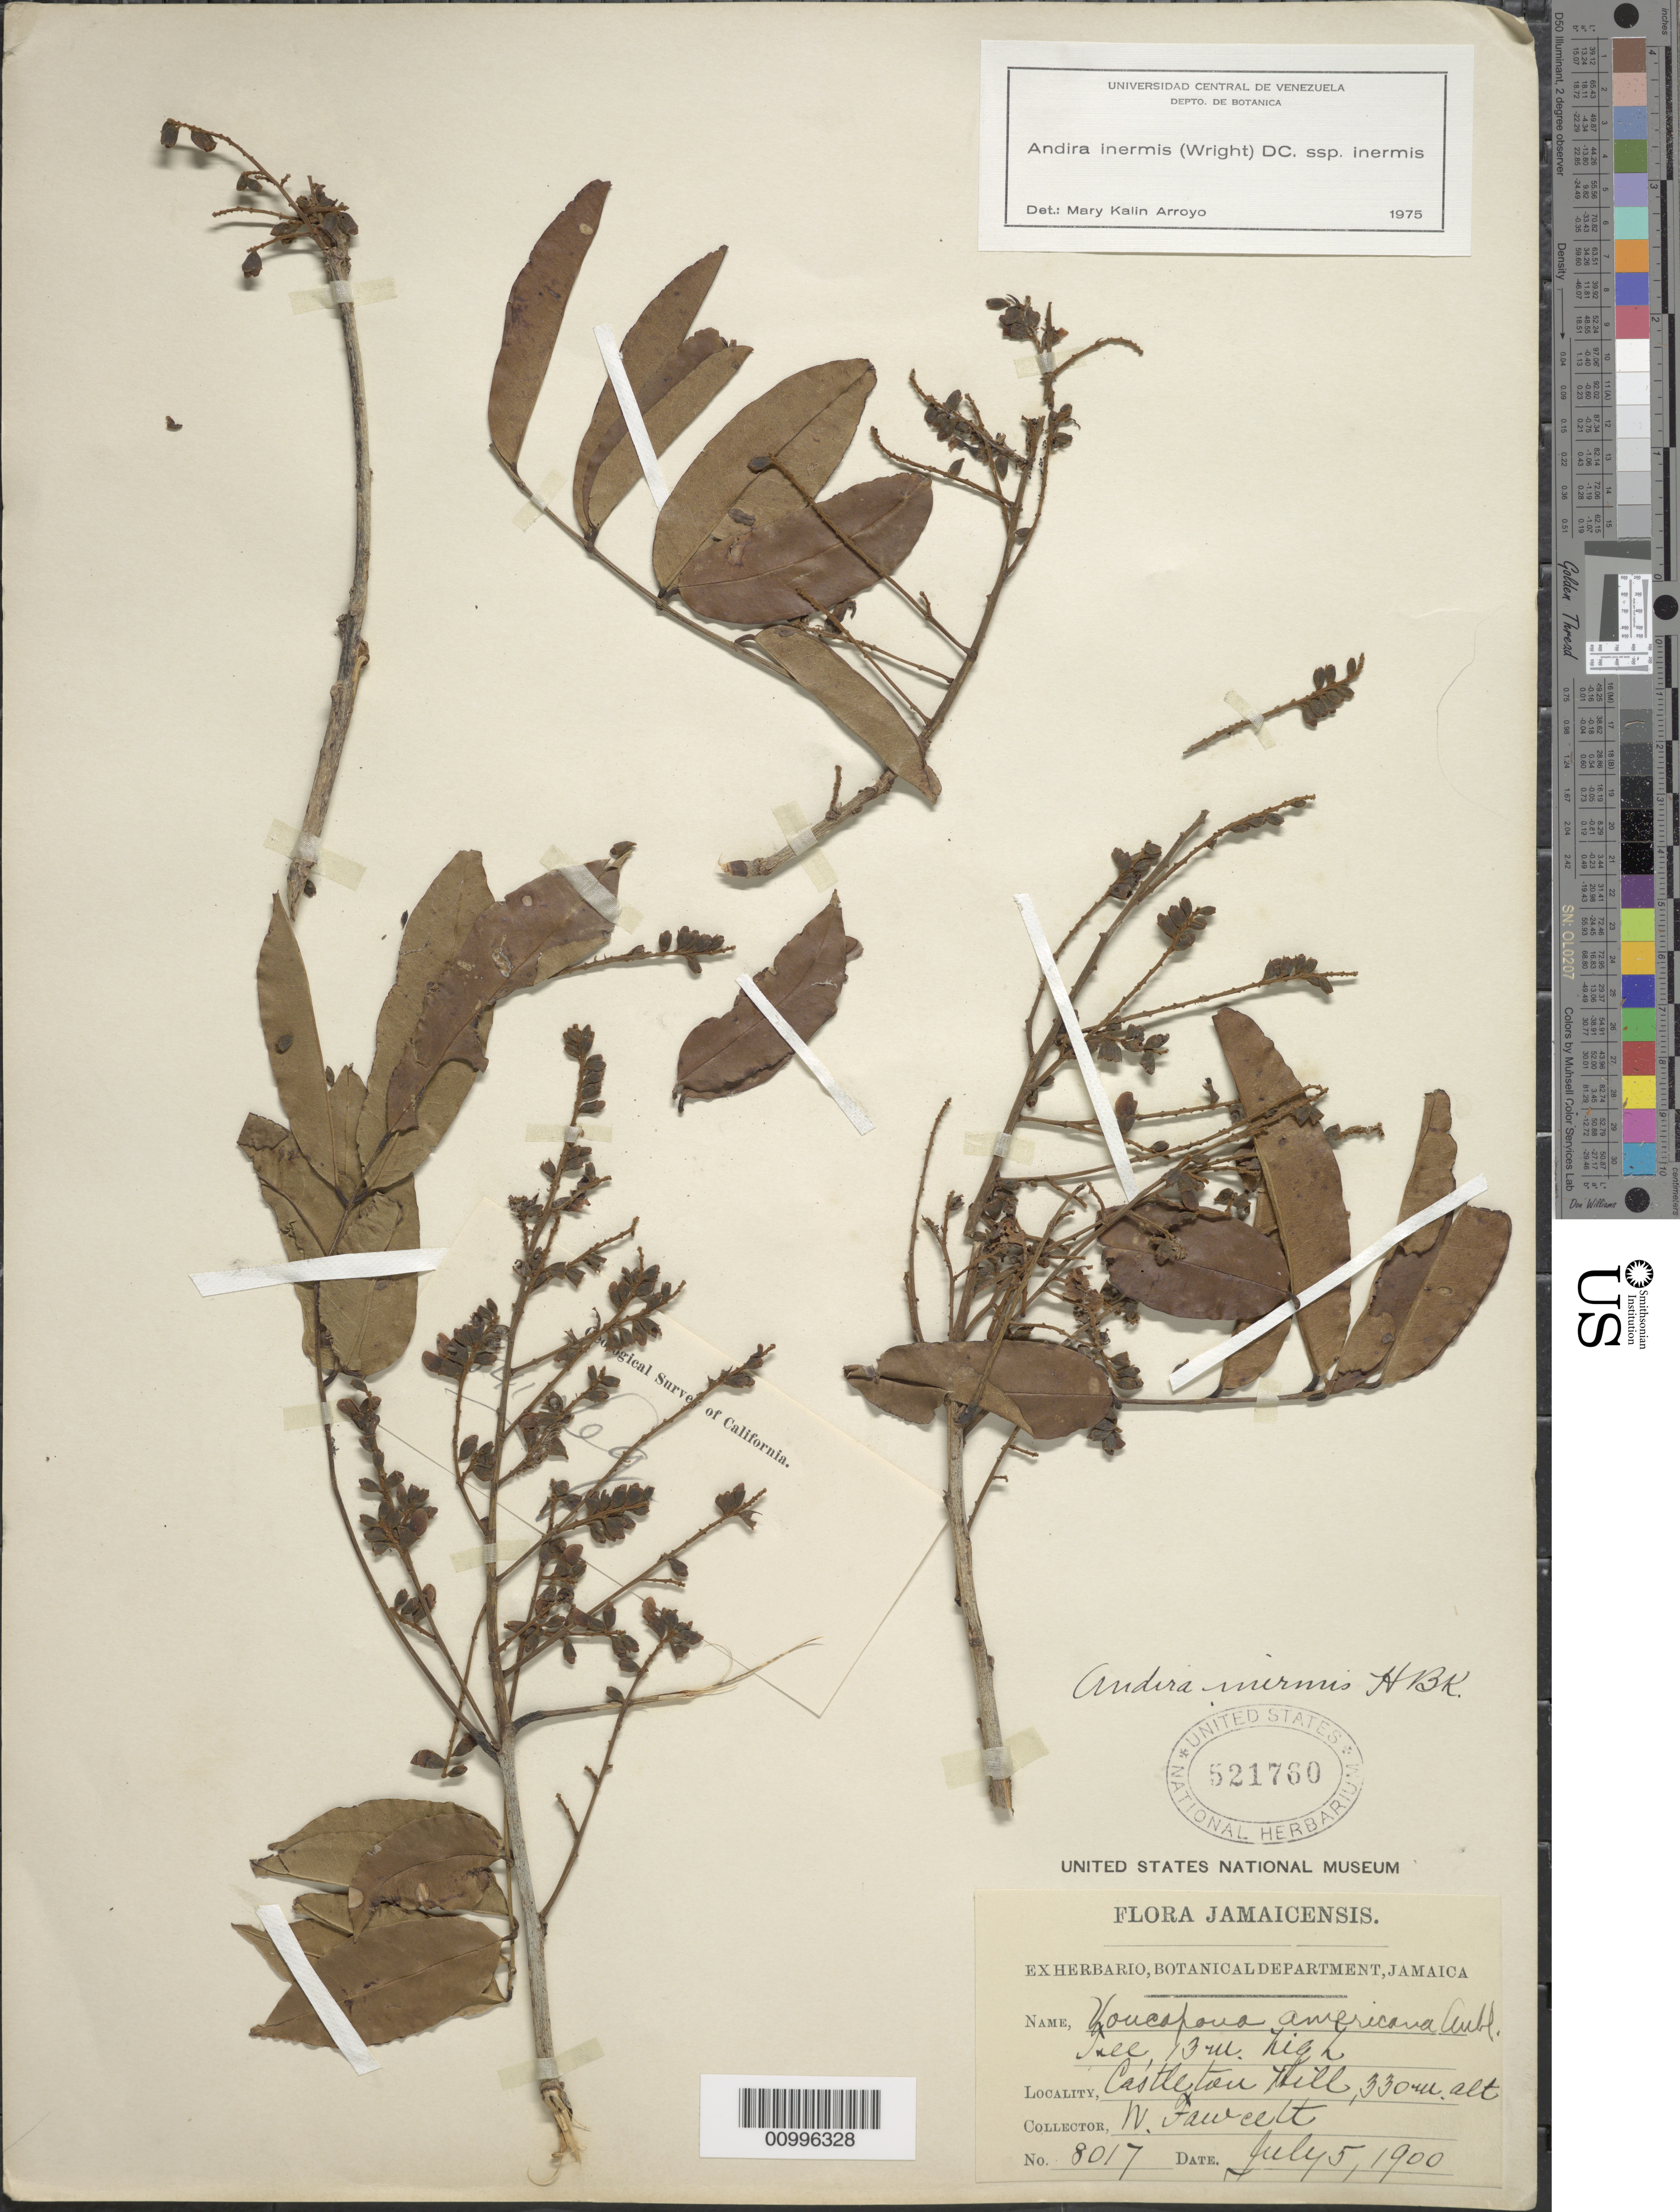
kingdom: Plantae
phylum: Tracheophyta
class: Magnoliopsida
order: Fabales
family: Fabaceae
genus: Andira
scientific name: Andira inermis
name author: (W. Wright) Kunth ex DC.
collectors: W. Fawcett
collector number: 8017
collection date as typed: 05 Jul 1900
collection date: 1900-07-05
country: Jamaica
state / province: Saint Mary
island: Jamaica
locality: Castleton Hill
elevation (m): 3300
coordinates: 0 N, 0 E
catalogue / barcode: US 521760